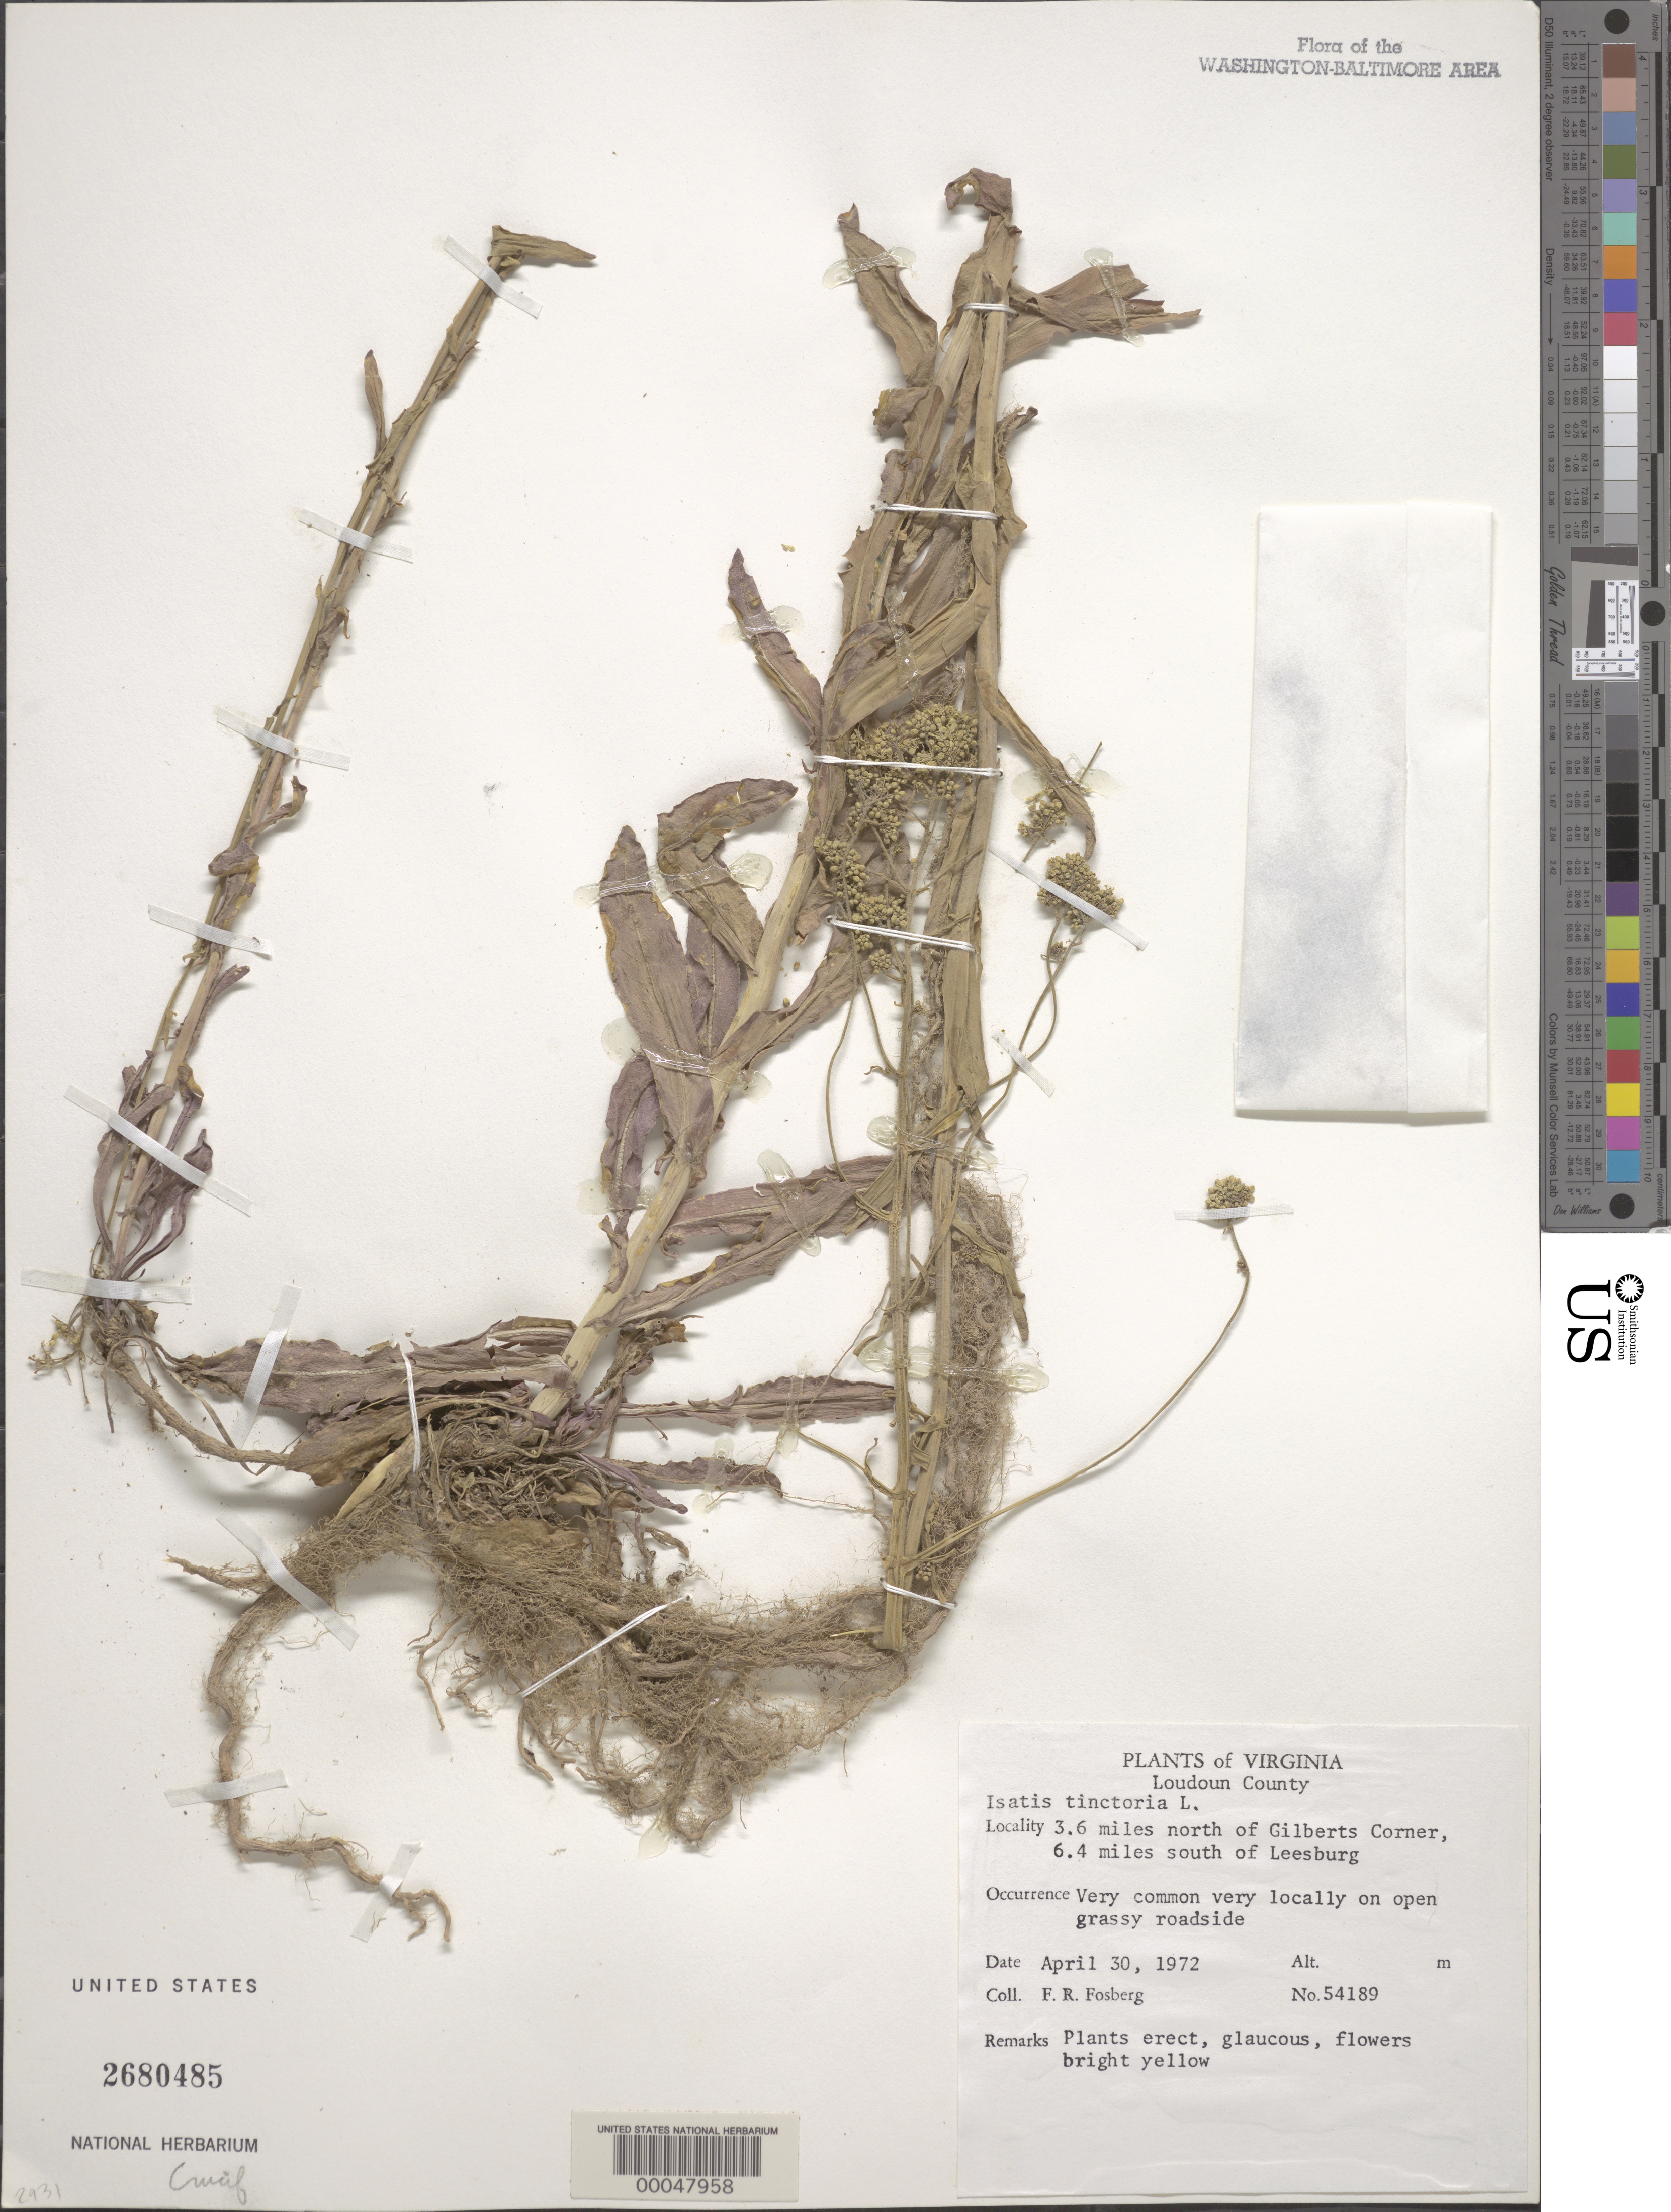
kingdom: Plantae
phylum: Tracheophyta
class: Magnoliopsida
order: Brassicales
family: Brassicaceae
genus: Isatis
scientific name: Isatis tinctoria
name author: L.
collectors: F. R. Fosberg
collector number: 54189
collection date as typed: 30 Apr 1972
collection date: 1972-04-30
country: United States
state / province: Virginia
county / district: Loudoun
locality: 3.6 mi. N of Gilberts Corner, 6.4 mi. S of Leesburg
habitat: Open grassy roadside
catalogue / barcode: US 2680485